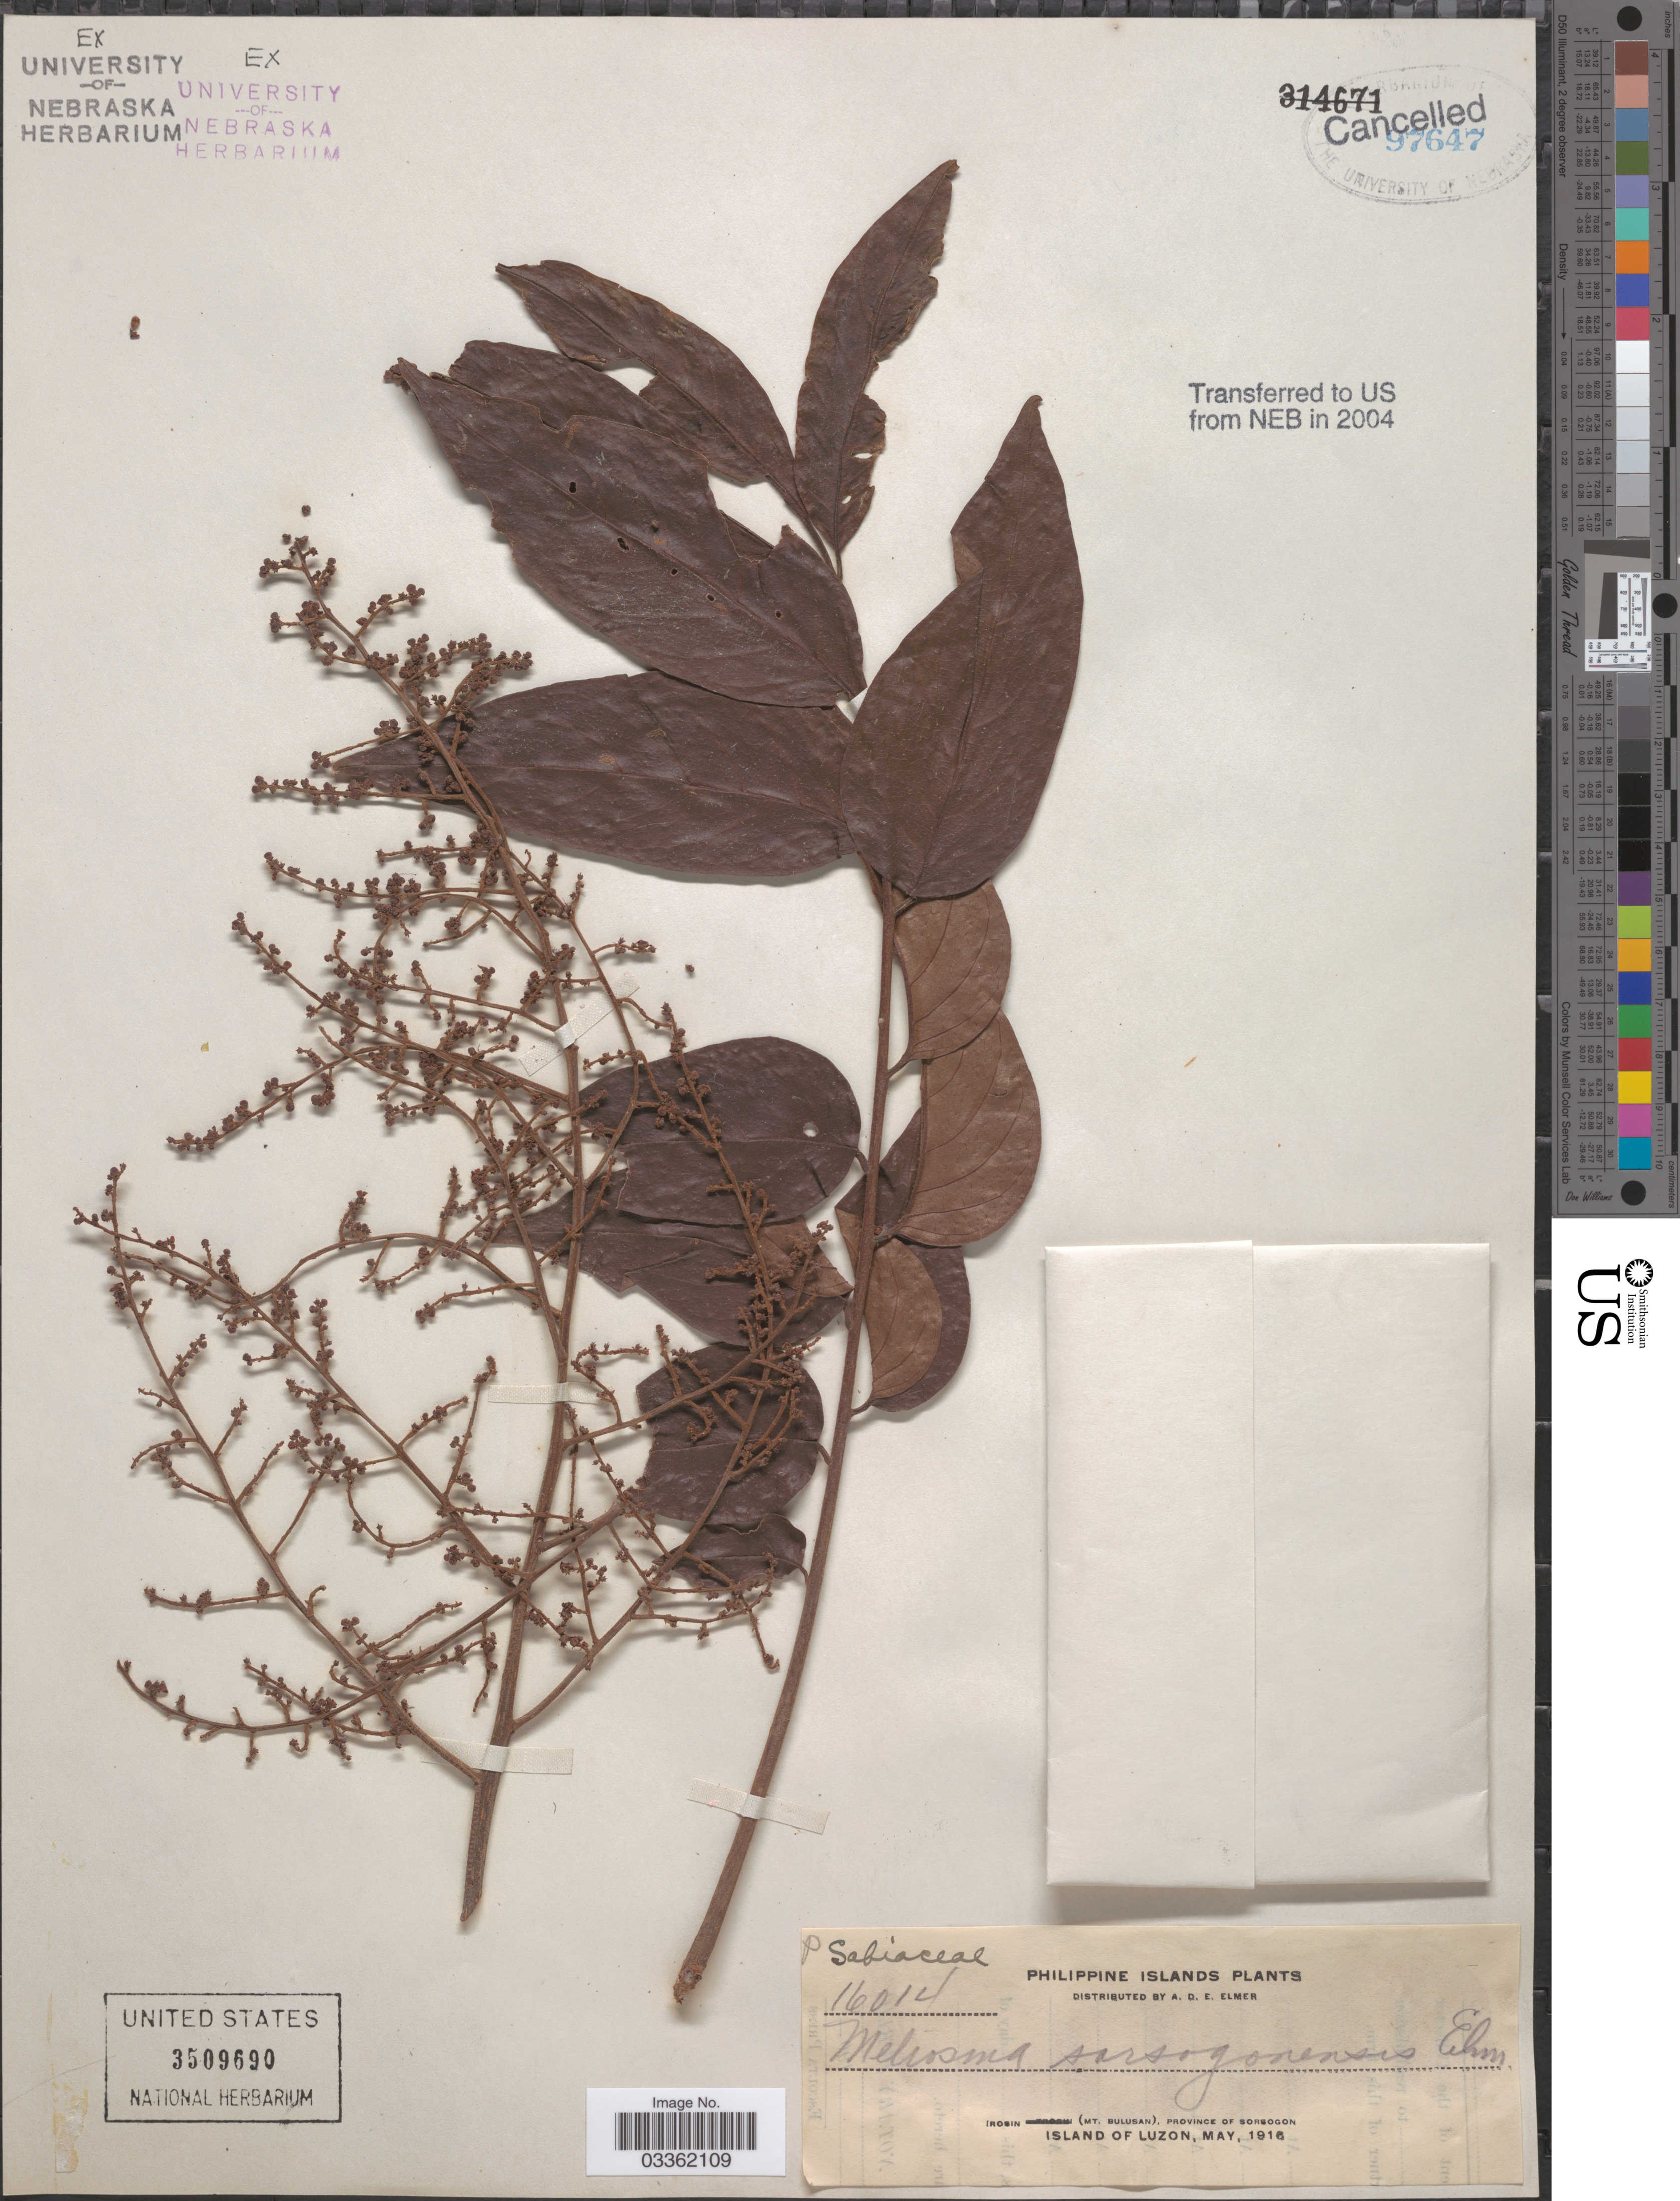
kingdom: Plantae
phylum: Tracheophyta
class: Magnoliopsida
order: Proteales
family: Sabiaceae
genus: Meliosma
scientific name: Meliosma megalobotrys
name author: Merr.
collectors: A. D. E. Elmer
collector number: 16014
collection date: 1916-05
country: Philippines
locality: Irosin (Mt. Bulusan), Province of Sorsogon. Island of Luzon.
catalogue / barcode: US 3509690